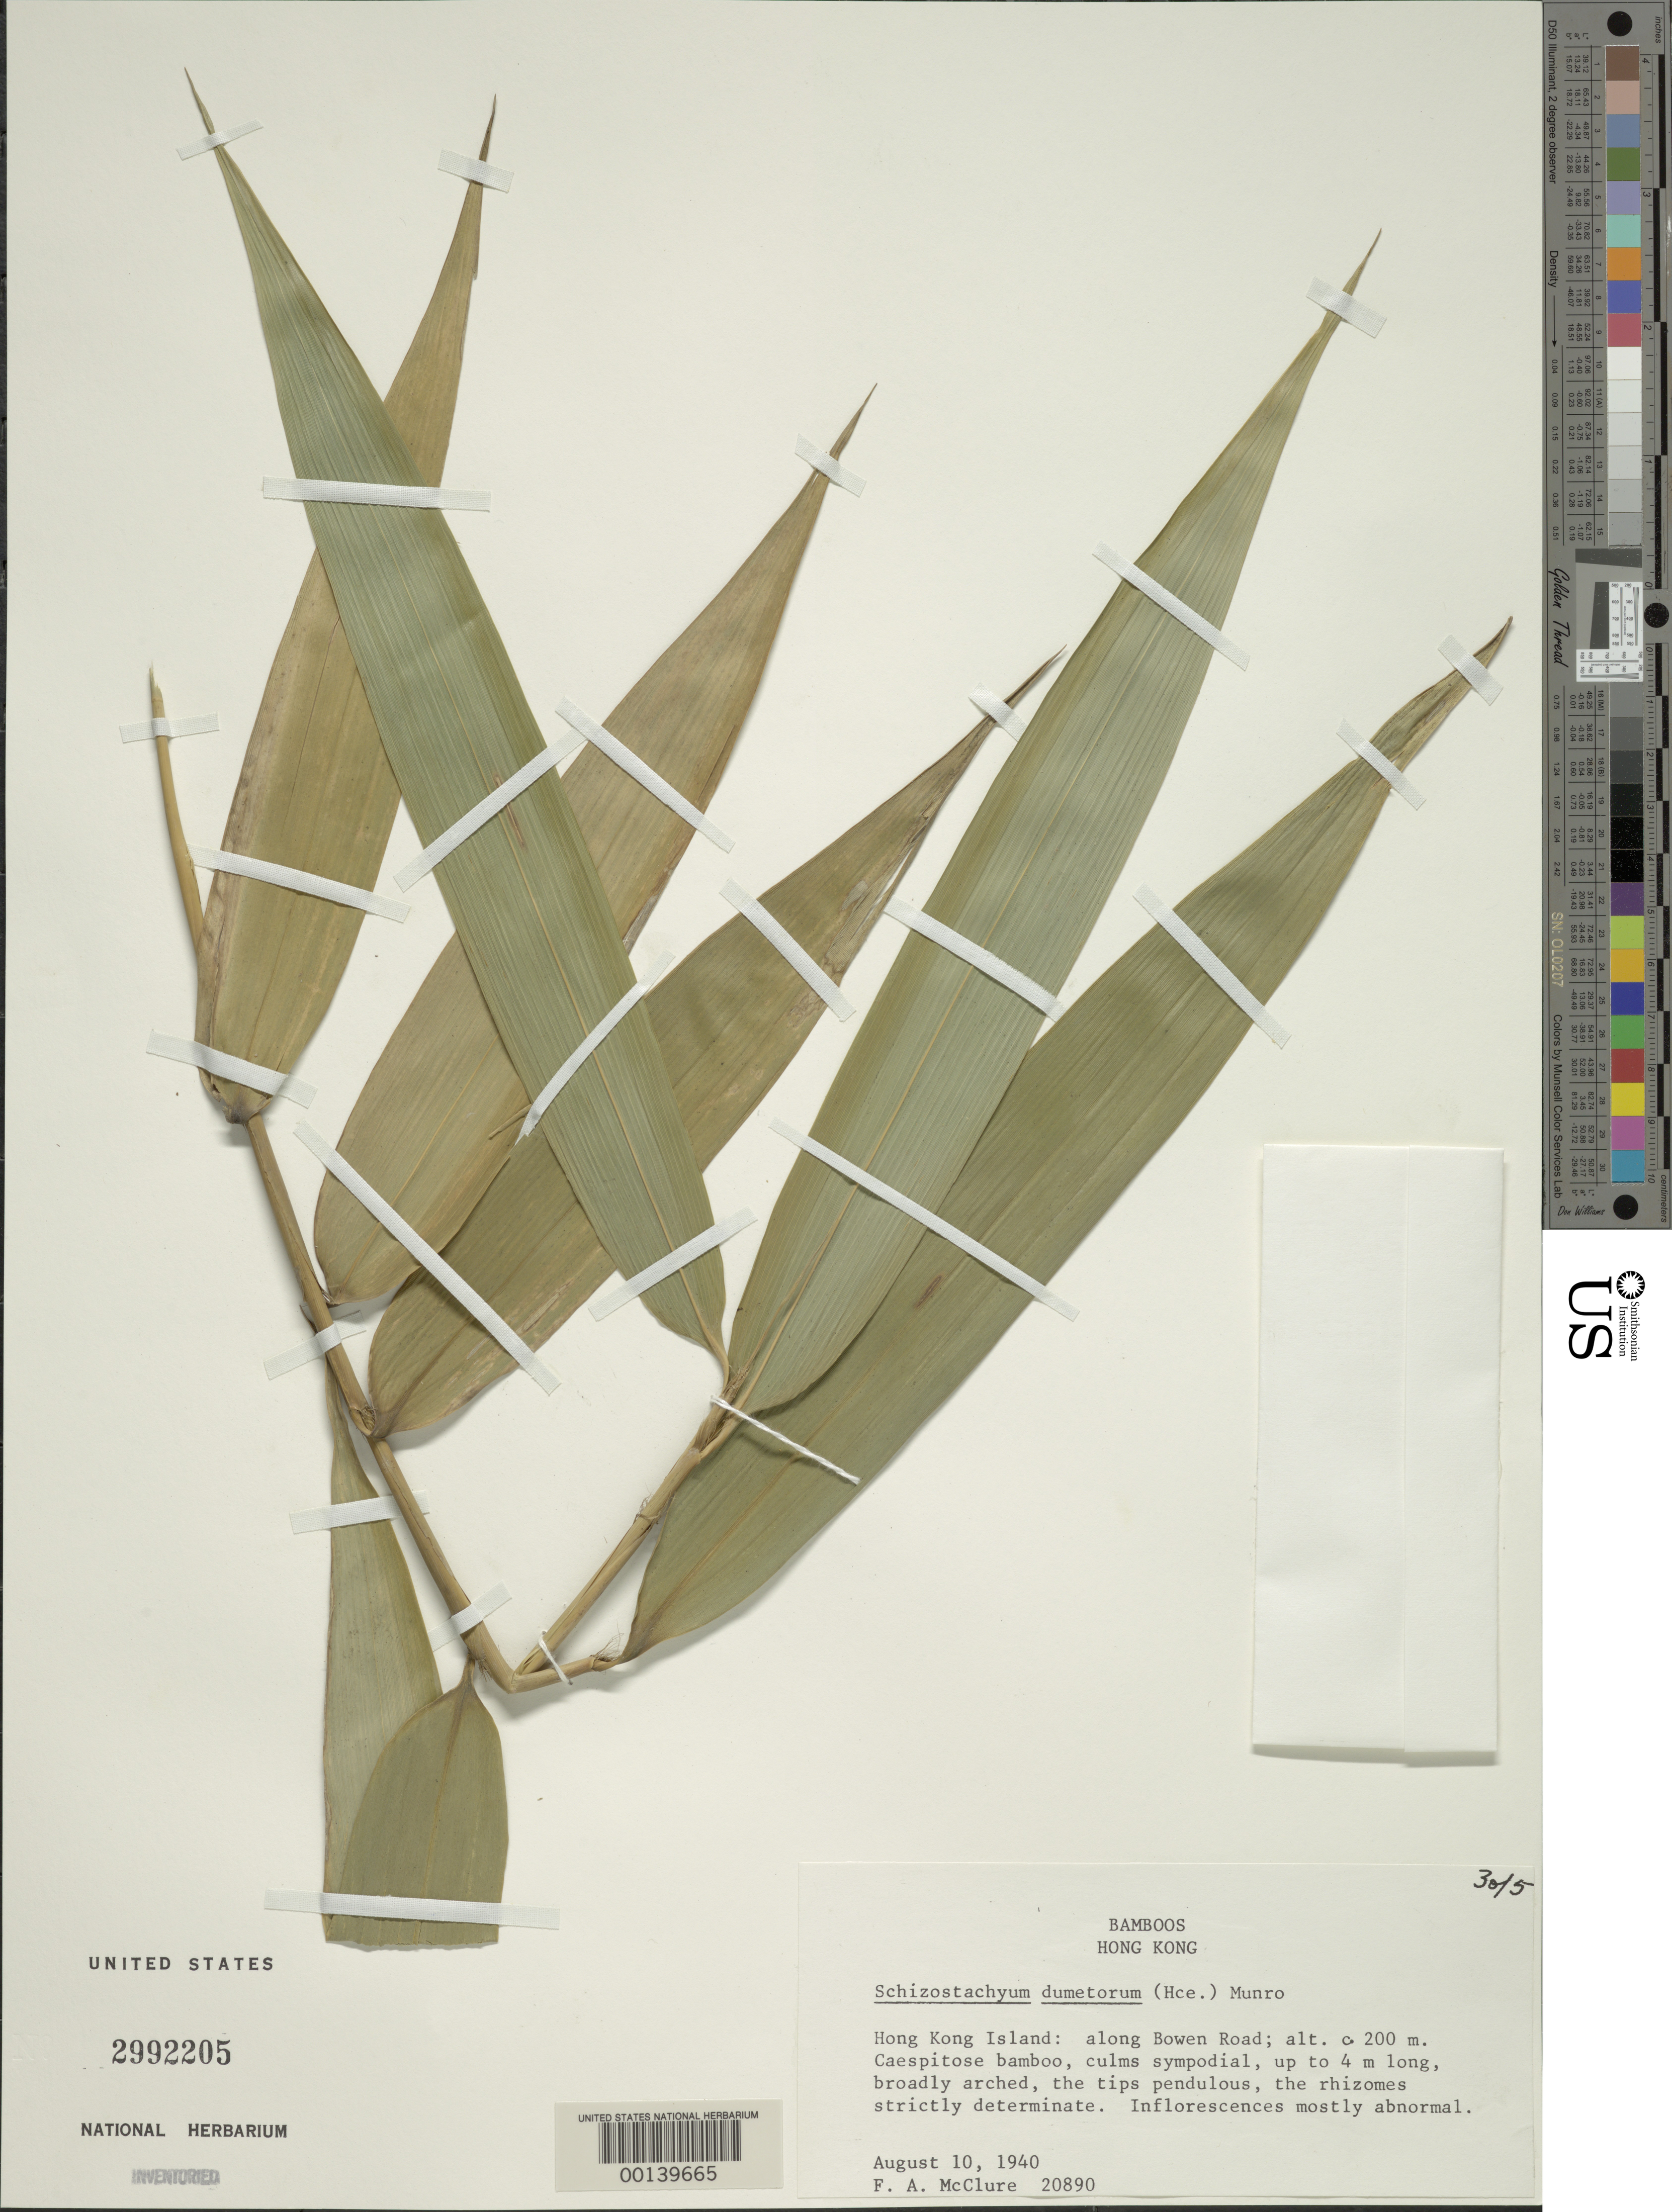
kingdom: Plantae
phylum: Tracheophyta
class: Liliopsida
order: Poales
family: Poaceae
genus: Schizostachyum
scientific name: Schizostachyum dumetorum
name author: (Hance) Munro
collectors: F. A. McClure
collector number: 20890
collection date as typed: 10 Aug 1940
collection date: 1940-08-10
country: China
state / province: Hong Kong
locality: Hong kong isl., bowen rd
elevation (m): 200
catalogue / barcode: US 2992205